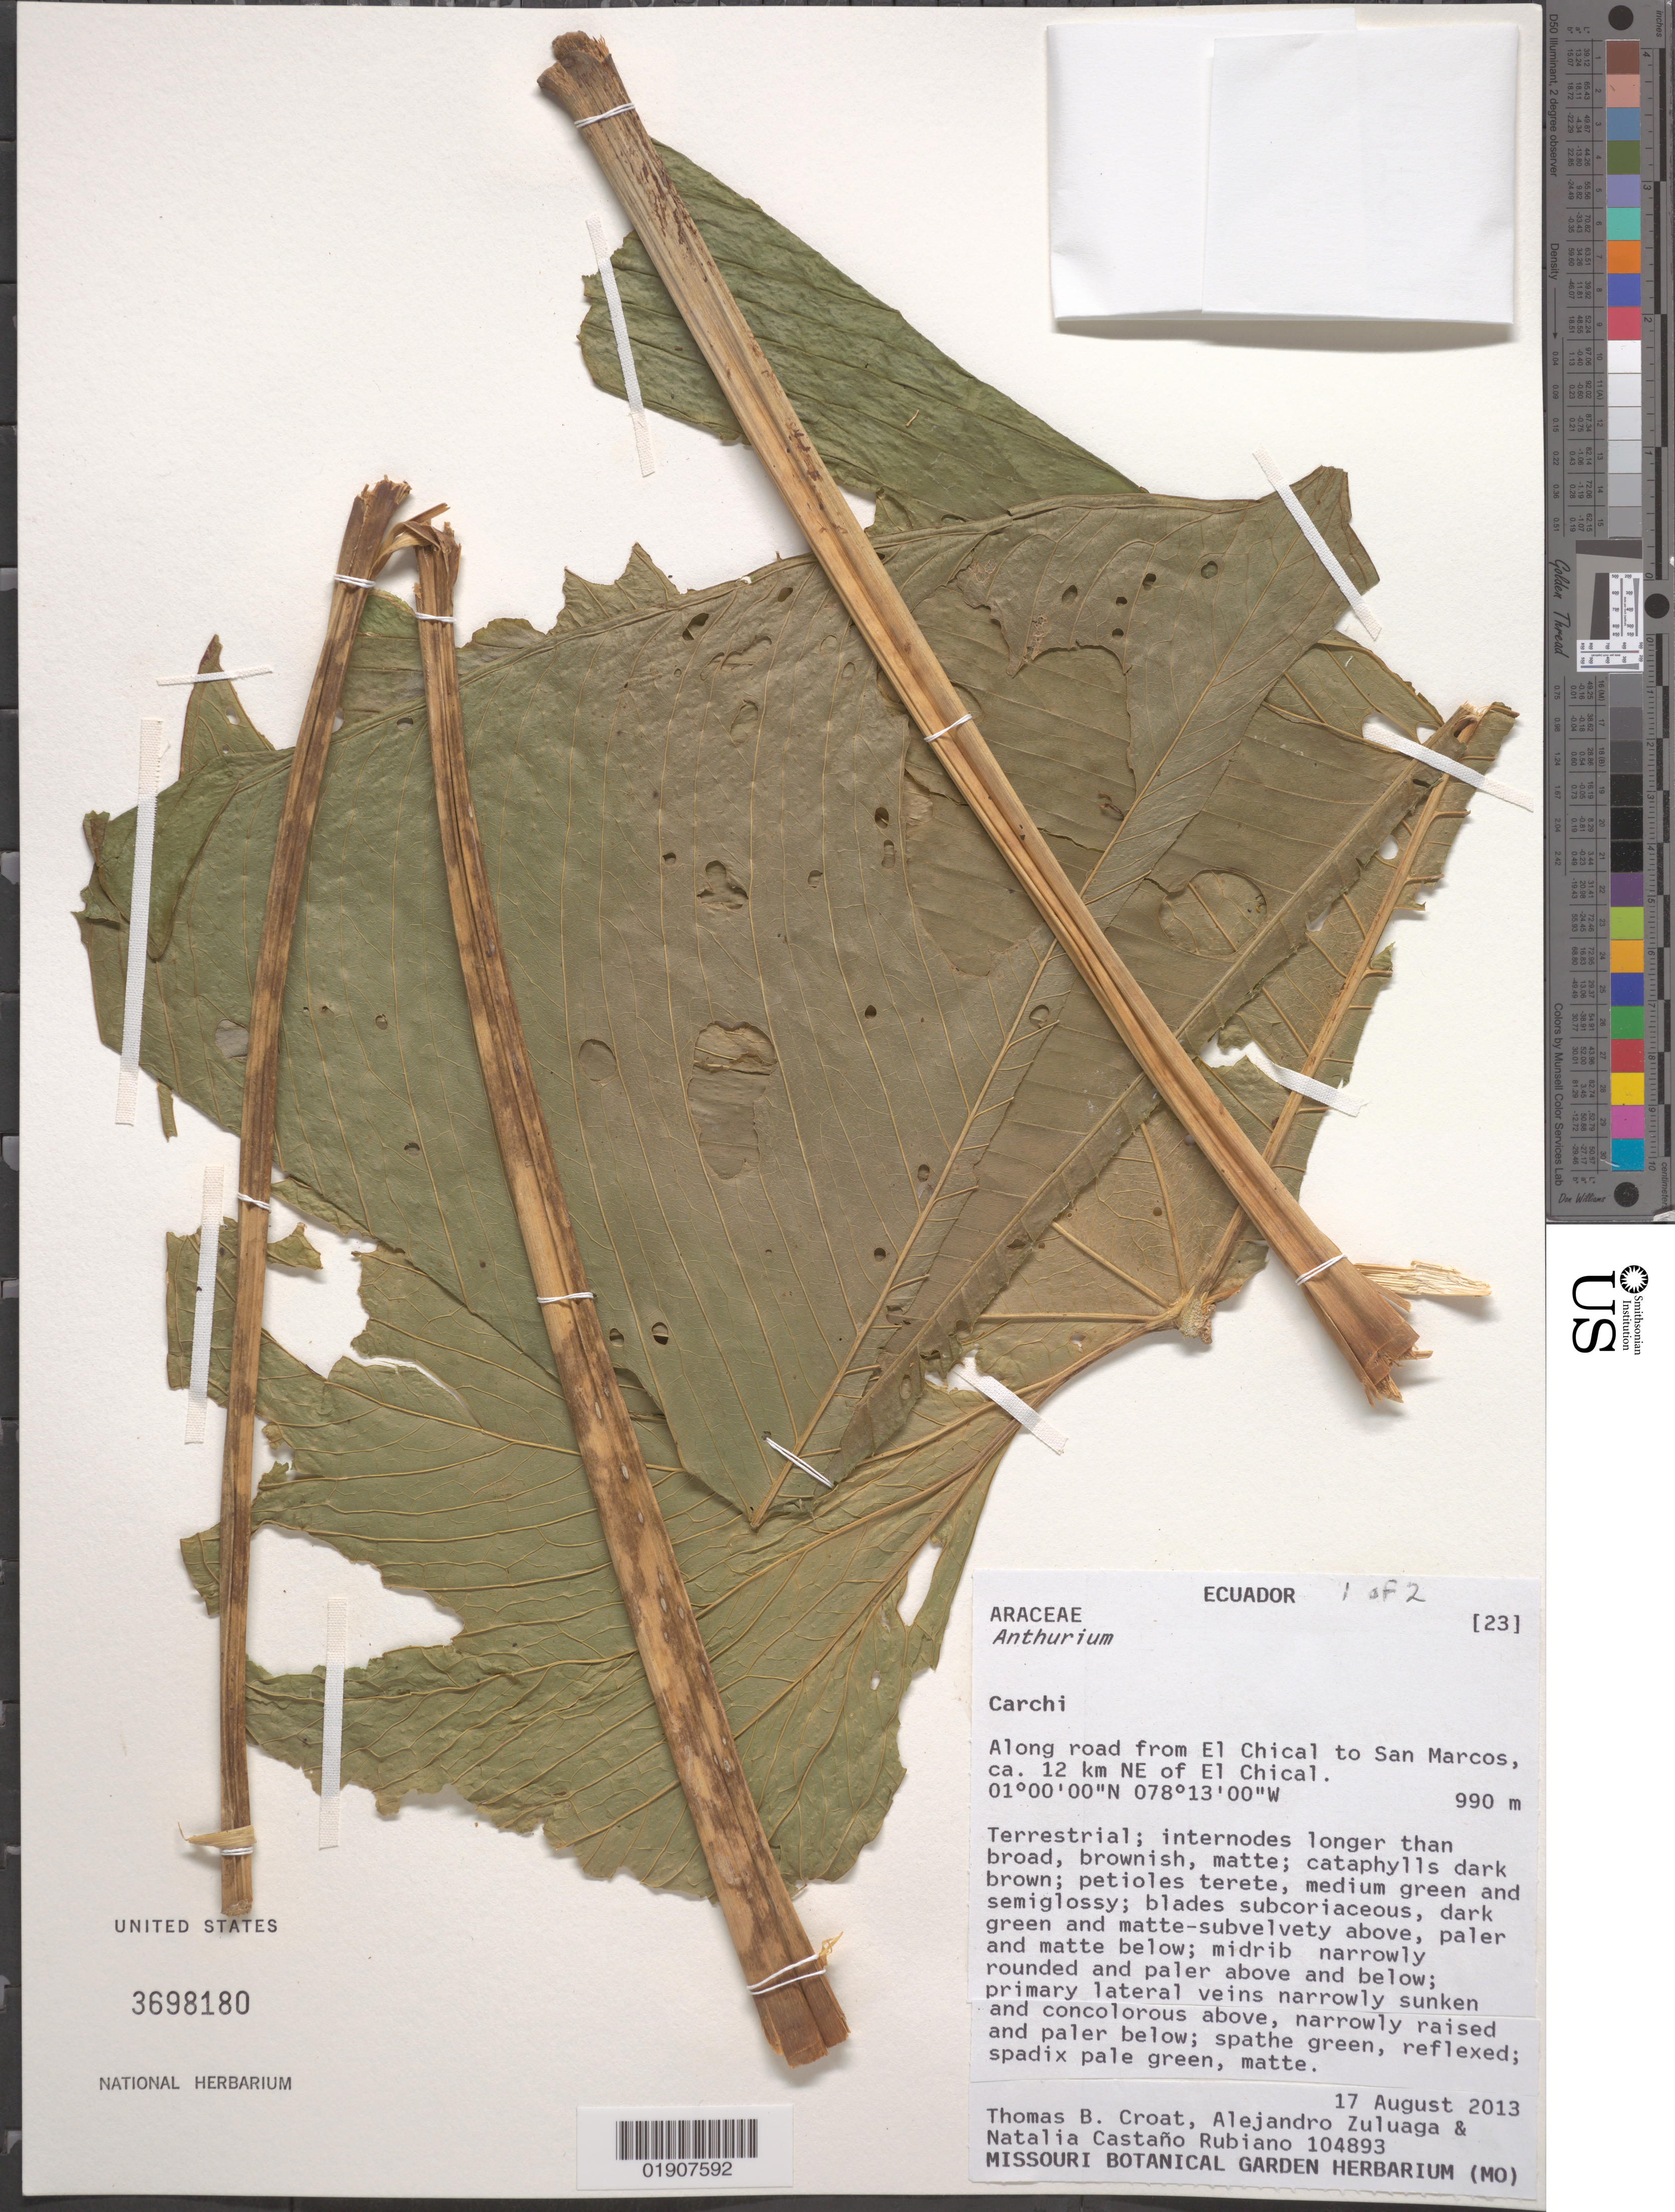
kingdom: Plantae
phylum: Tracheophyta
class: Liliopsida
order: Alismatales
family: Araceae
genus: Anthurium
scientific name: Anthurium sp.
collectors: T. B. Croat, A. Zuluaga & N. Castaño Rubiano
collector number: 104893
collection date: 2013-08-17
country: Ecuador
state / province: Carchi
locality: Carchi: Along road from El Chical to San Marcos, ca. 12 km NE of El Chical.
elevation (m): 990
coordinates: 1 00 0 N, 78 13 00 W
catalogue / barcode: US 3698180